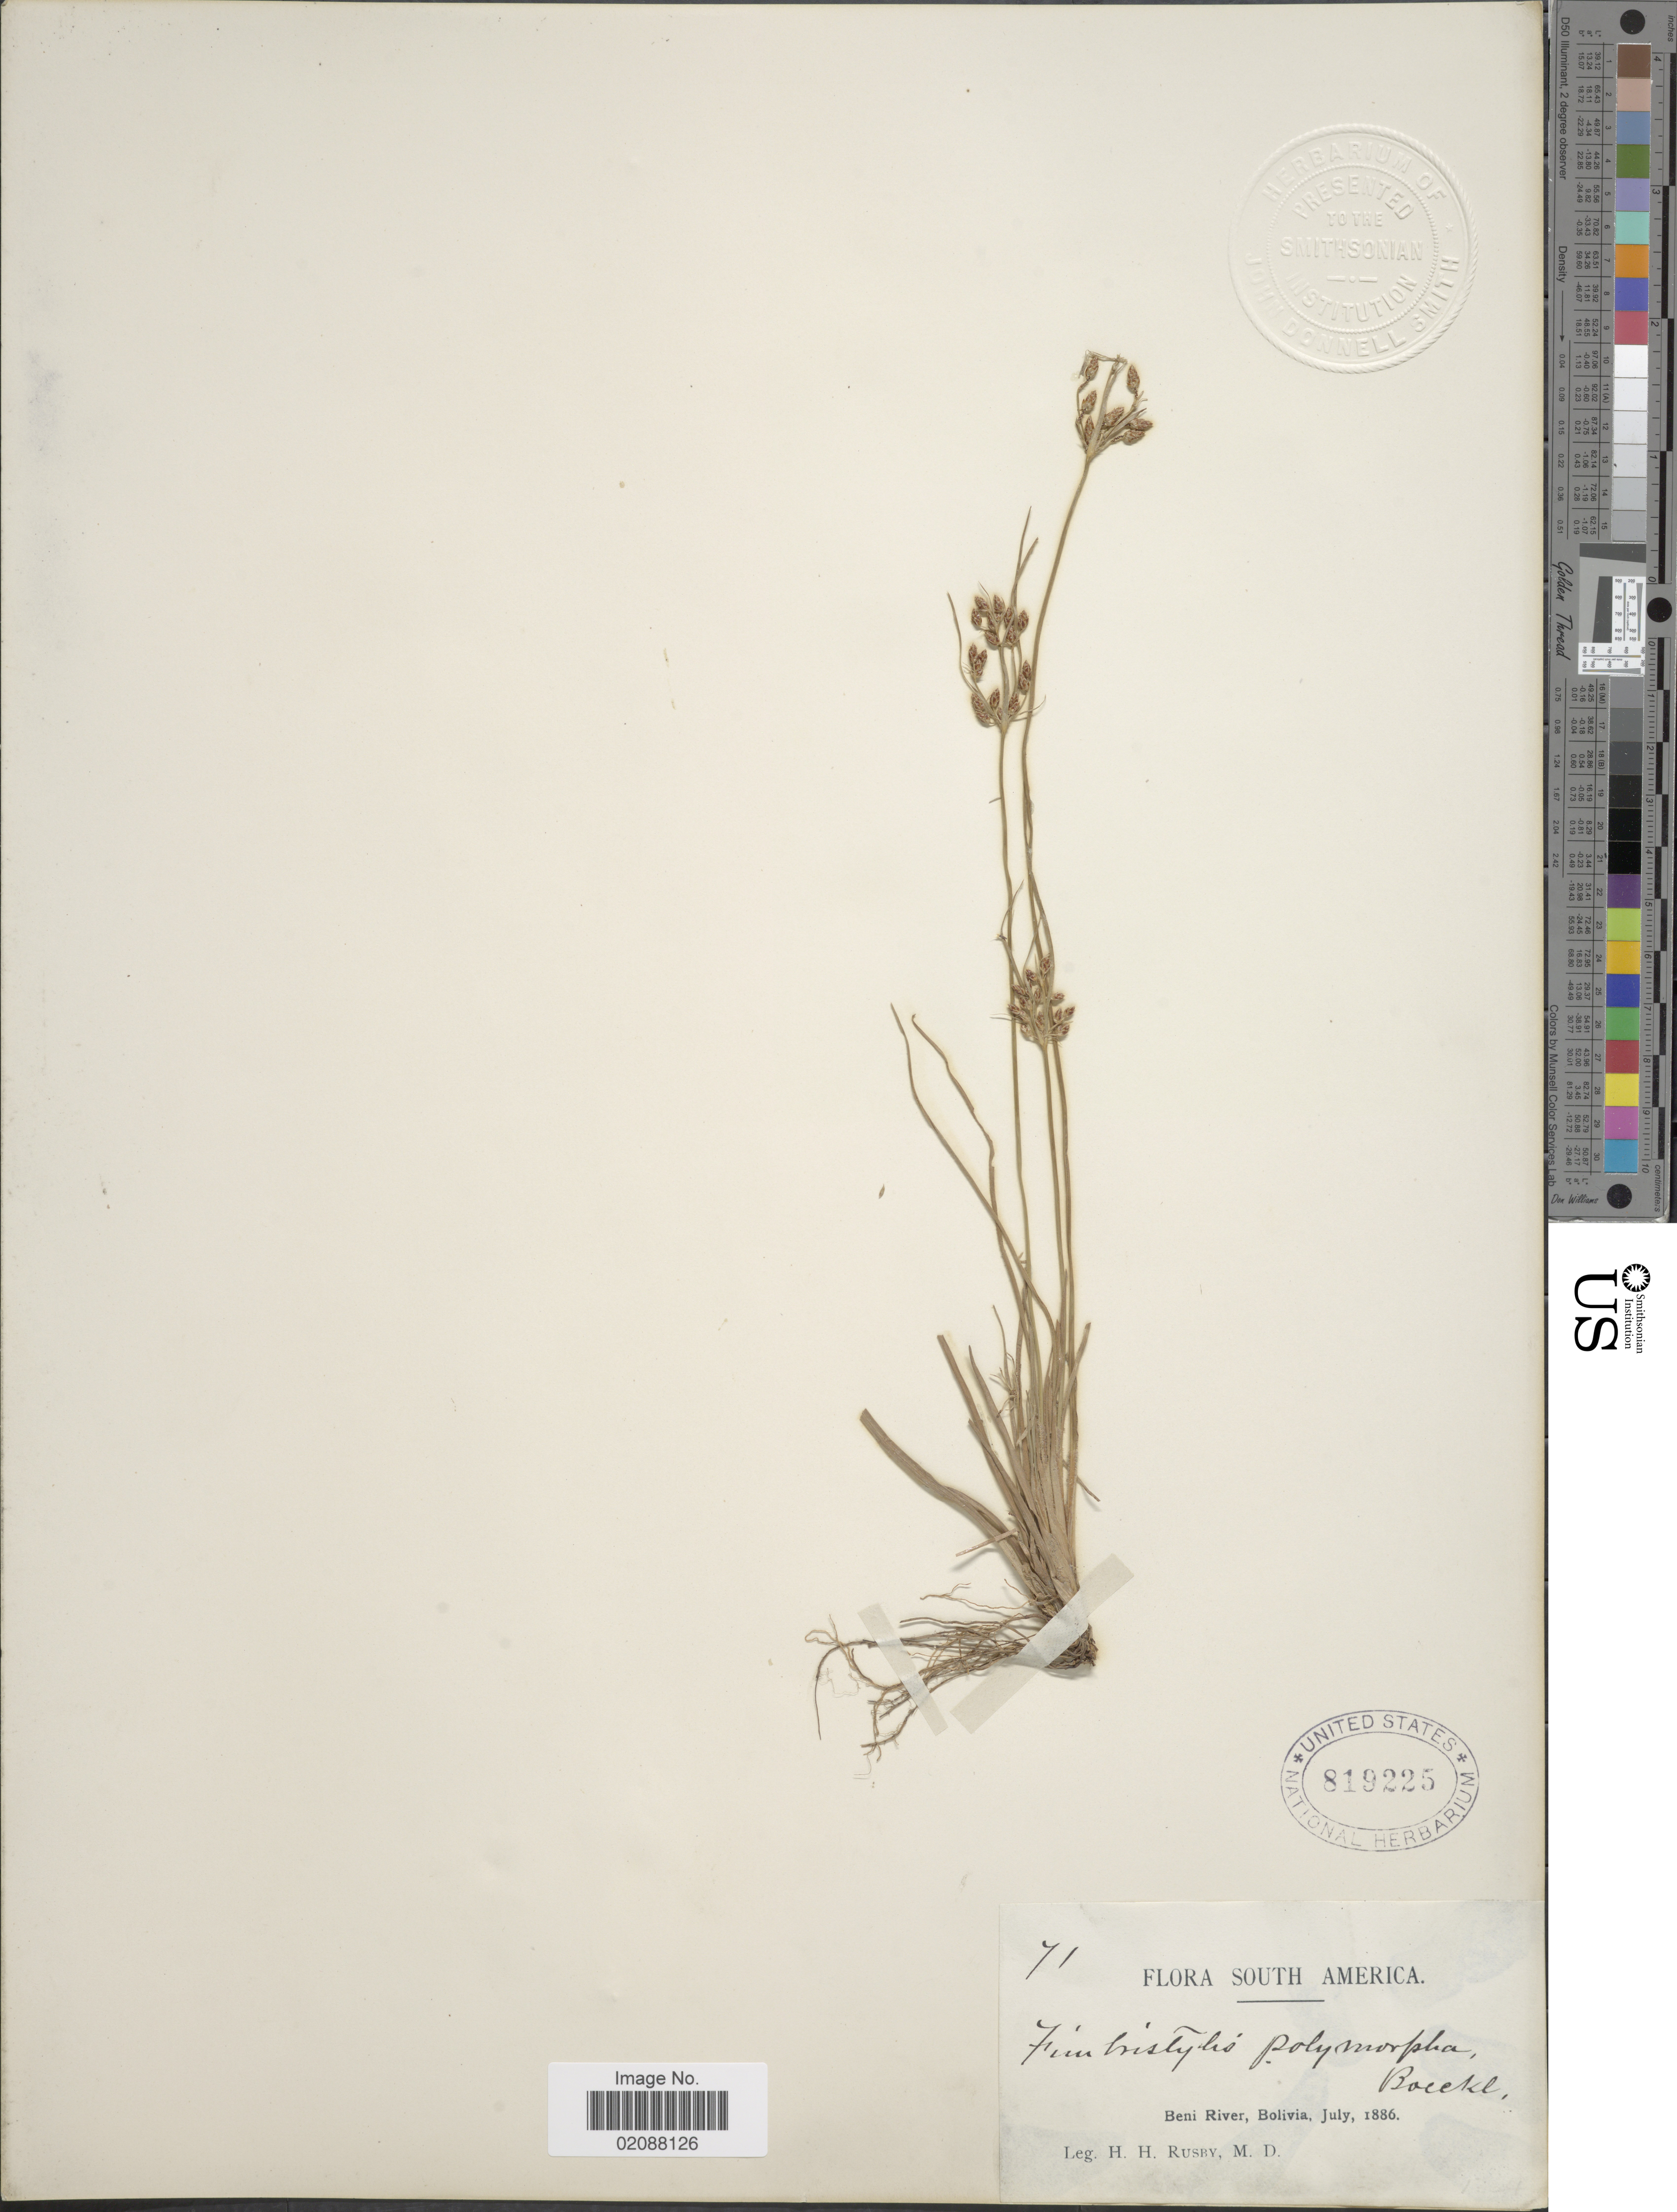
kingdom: Plantae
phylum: Tracheophyta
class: Liliopsida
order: Poales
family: Cyperaceae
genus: Fimbristylis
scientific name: Fimbristylis annua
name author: (All.) Roem. & Schult.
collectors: H. H. Rusby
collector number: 71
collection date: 1886-07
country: Bolivia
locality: Beni River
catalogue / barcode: US 819225